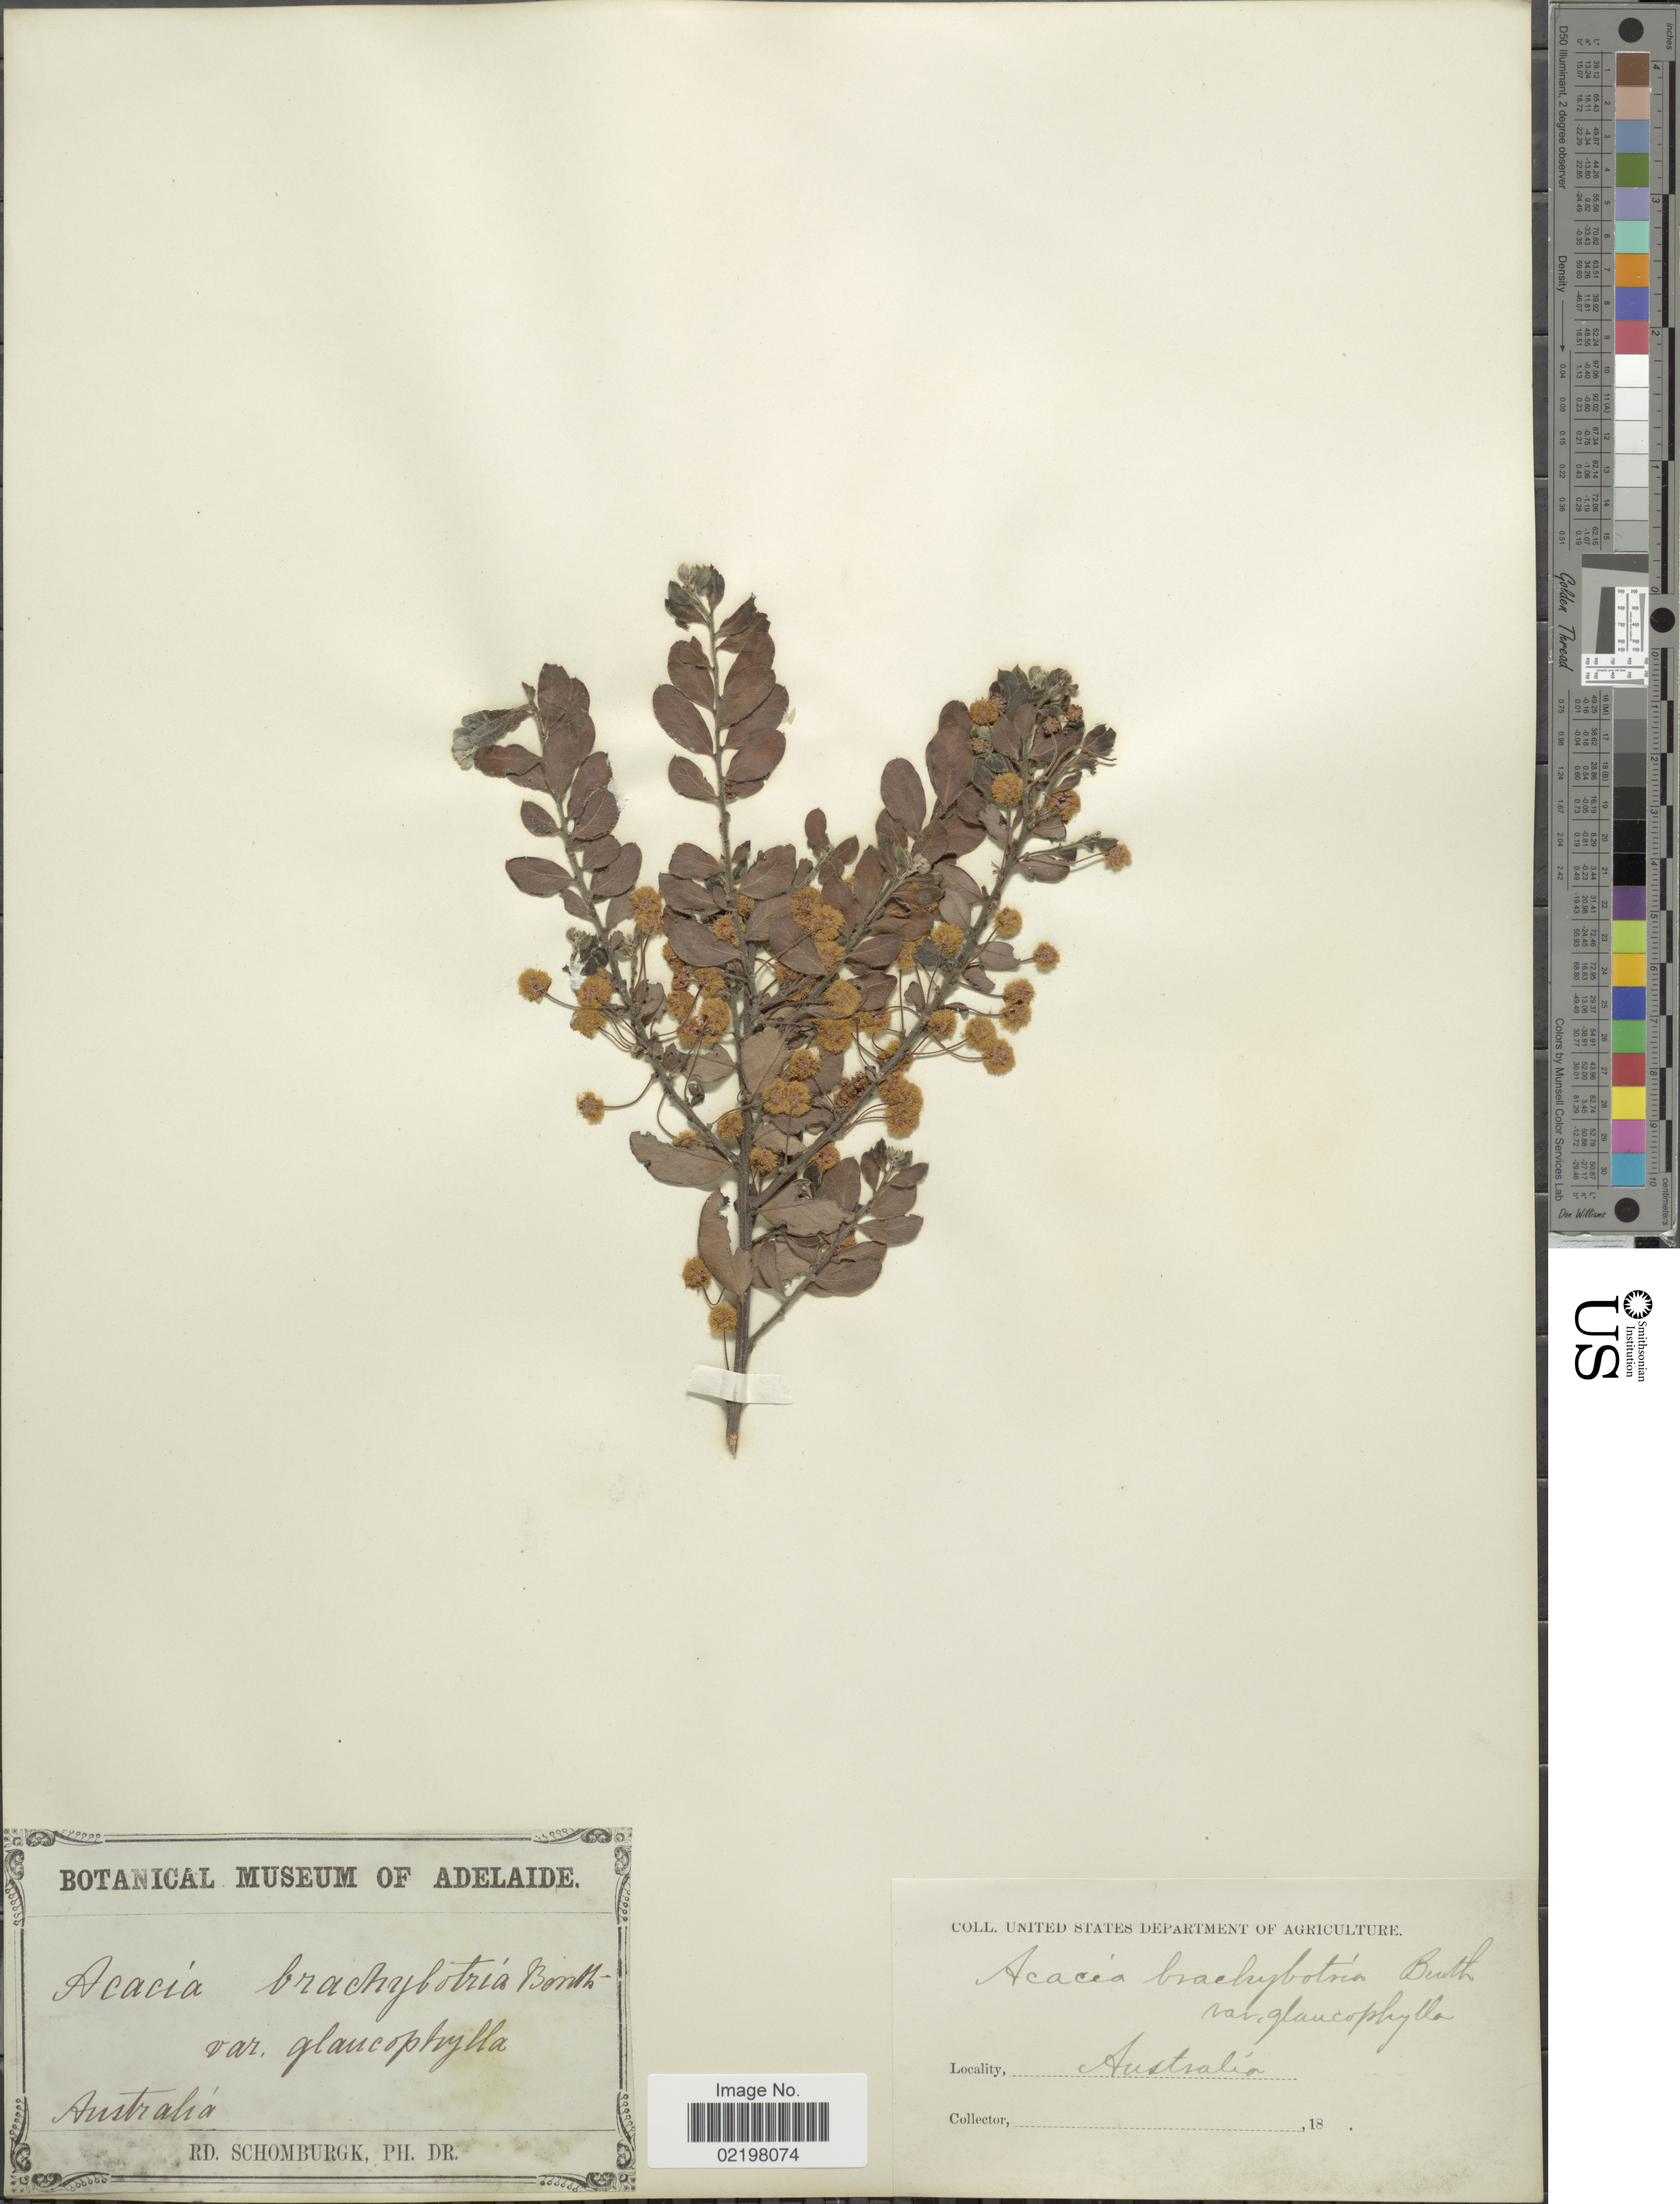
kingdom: Plantae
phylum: Tracheophyta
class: Magnoliopsida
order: Fabales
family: Fabaceae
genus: Acacia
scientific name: Acacia brachybotrya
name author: Benth.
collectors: M. R. Schomburgk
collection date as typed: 18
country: Australia